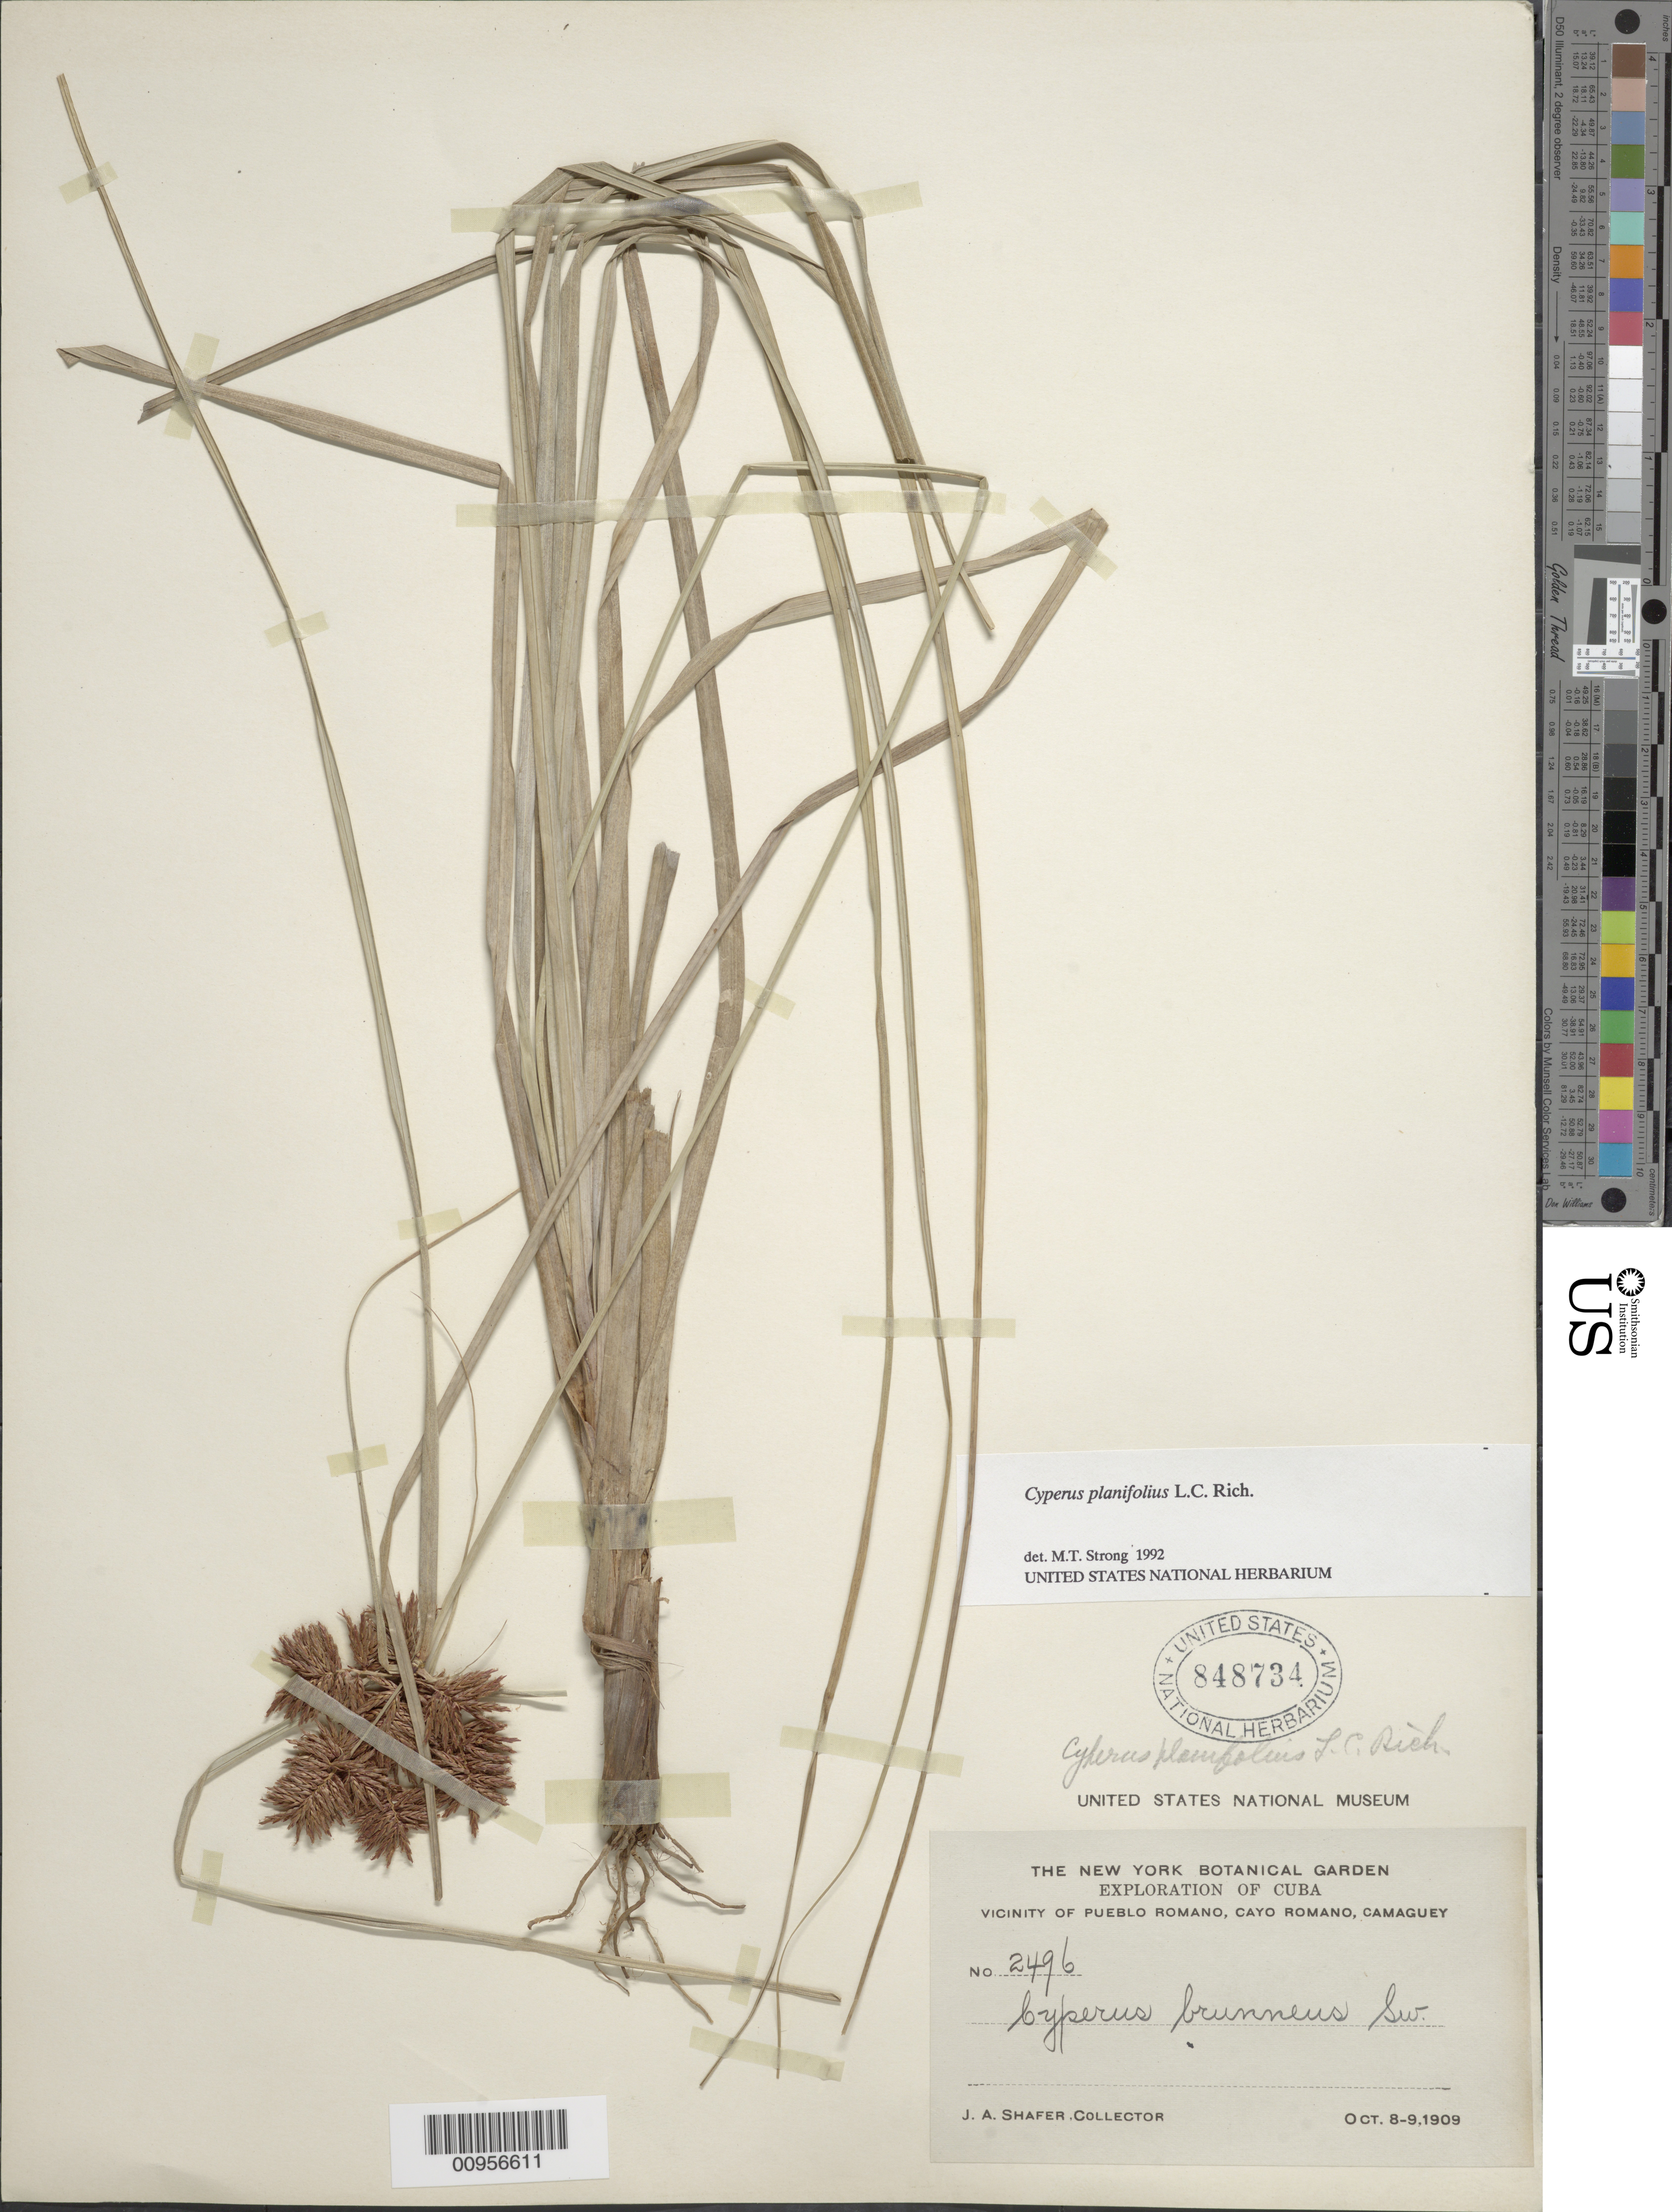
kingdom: Plantae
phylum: Tracheophyta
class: Liliopsida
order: Poales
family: Cyperaceae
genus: Cyperus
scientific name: Cyperus planifolius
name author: Rich.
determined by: Strong, M. T., (US), Smithsonian Institution - National Museum of Natural History (UNITED STATES)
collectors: J. A. Shafer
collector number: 2496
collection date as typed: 08 Oct 1909 to 09 Oct 1909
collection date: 1909-10-08/1909-10-09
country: Cuba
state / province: Camagüey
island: Cuba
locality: Vicinity of Pueblo Romano, Cayo Romano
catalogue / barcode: US 848734